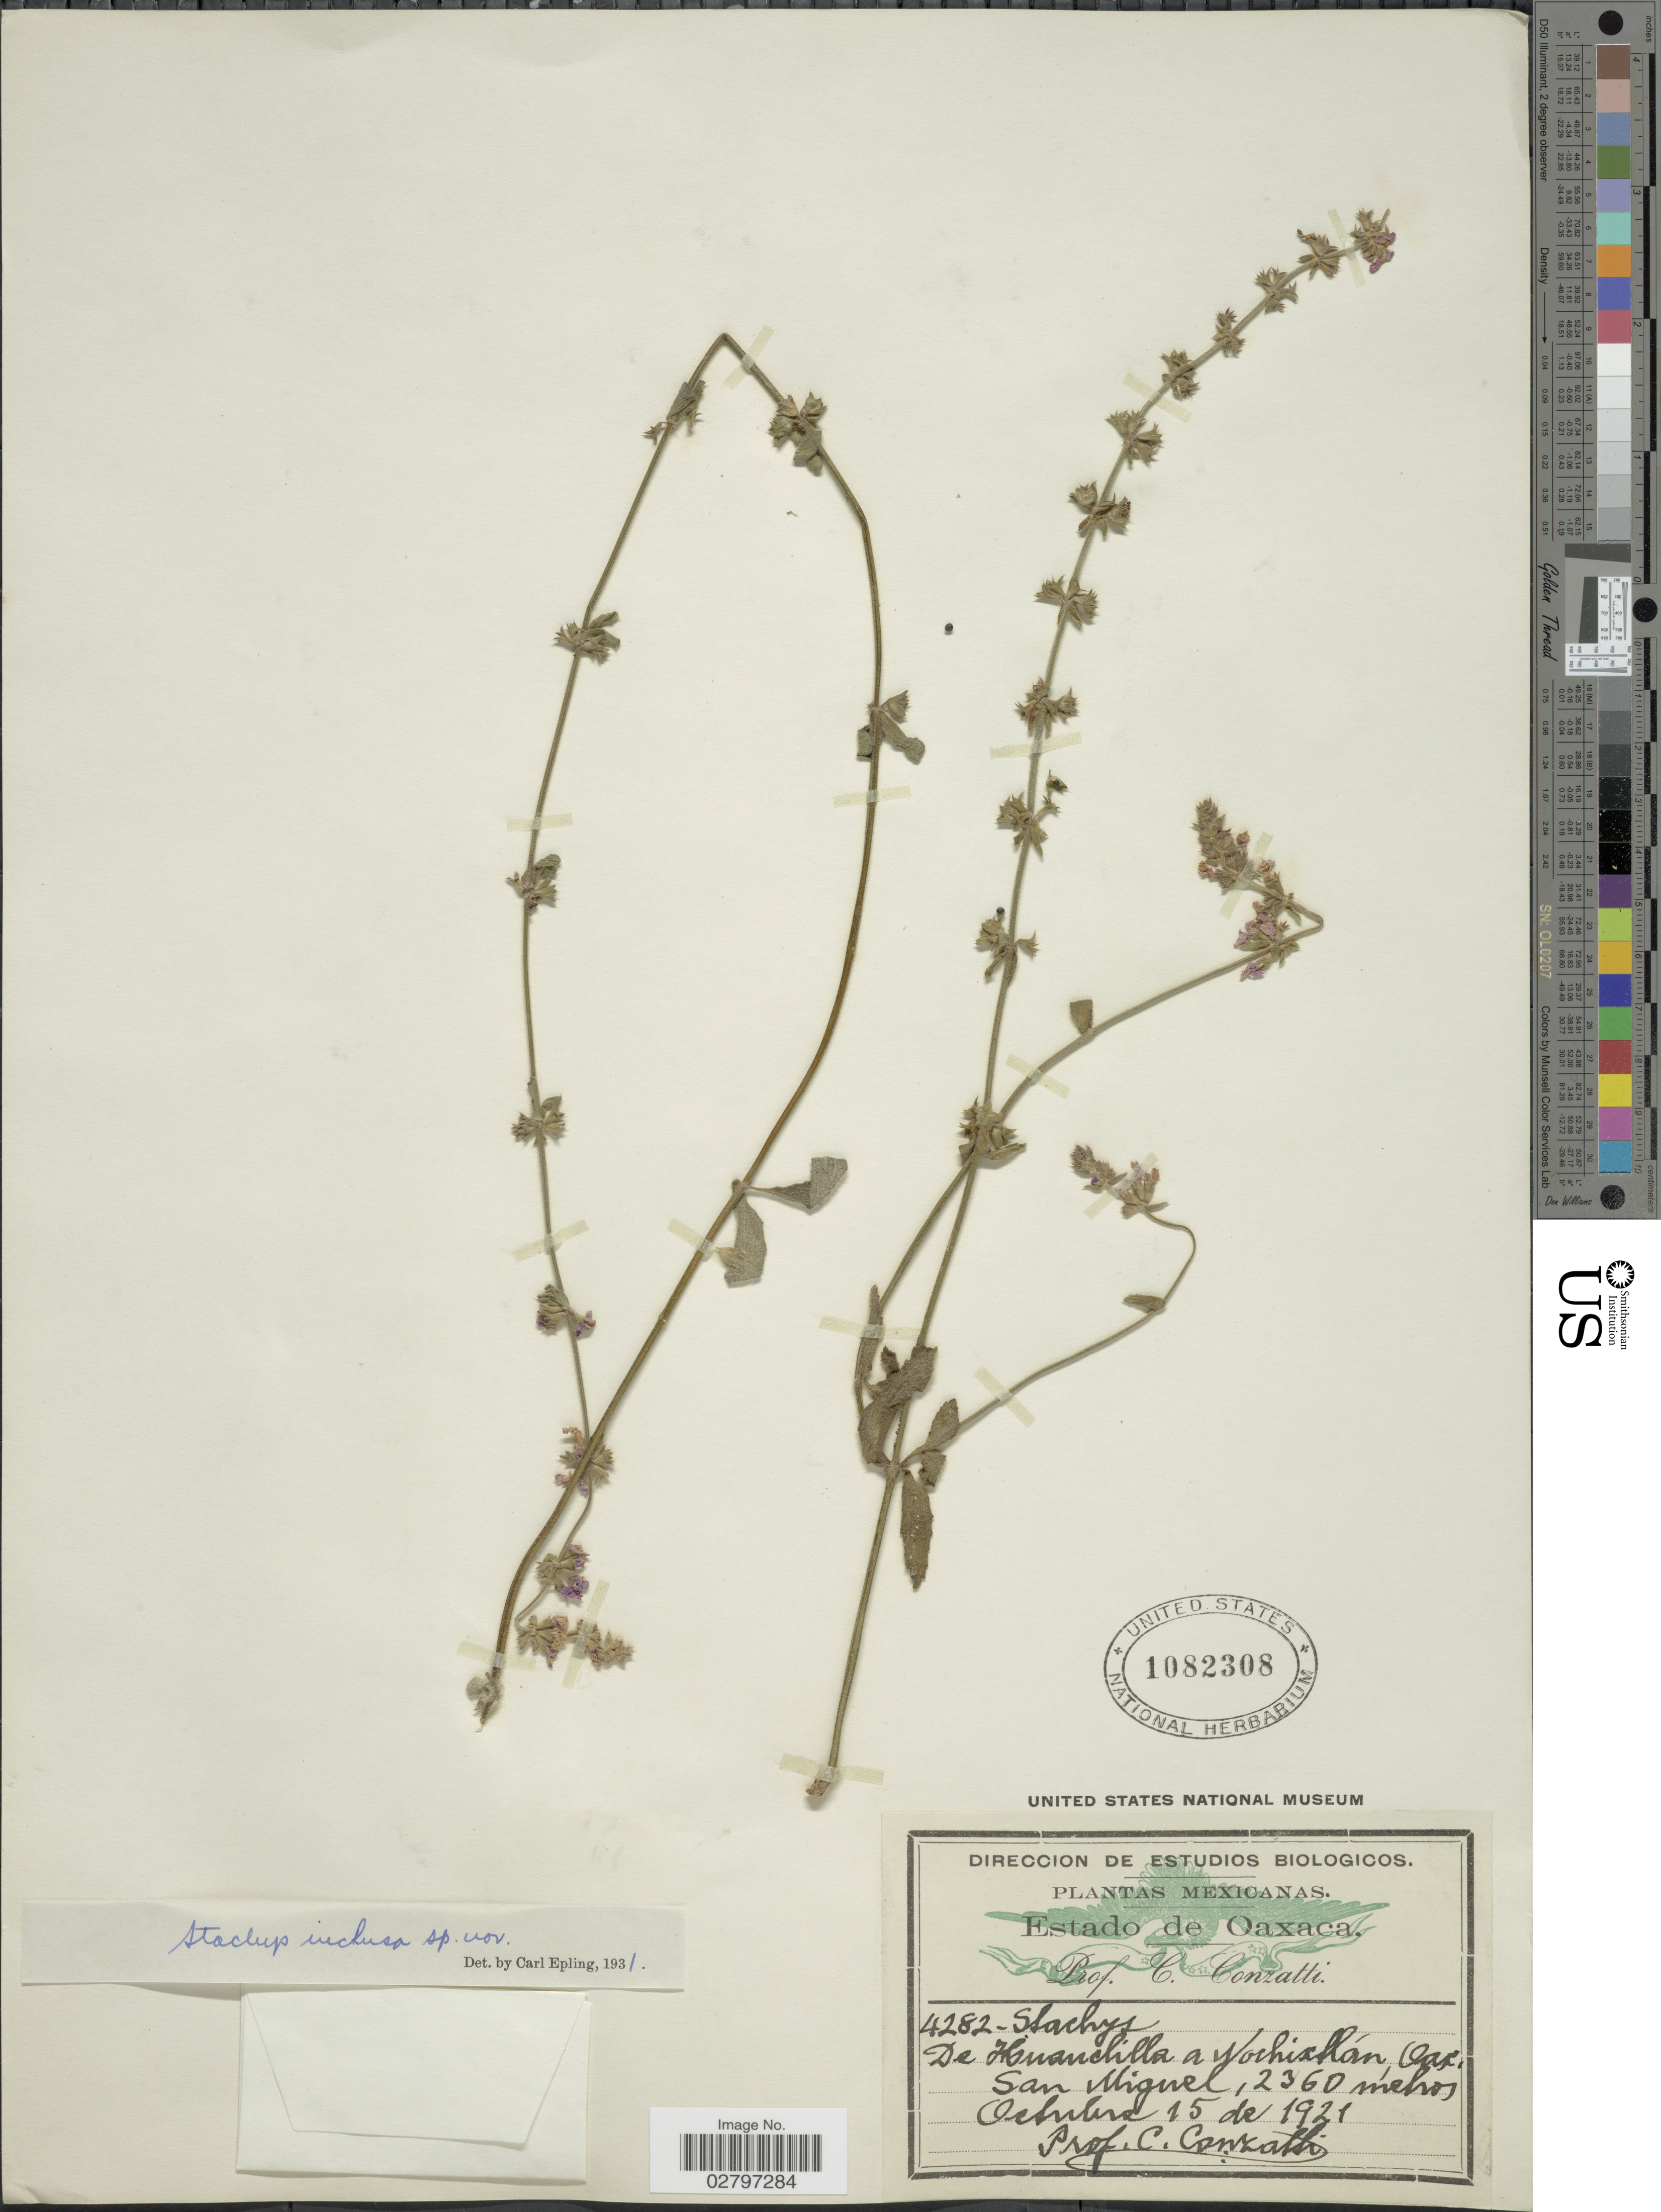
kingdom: Plantae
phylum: Tracheophyta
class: Magnoliopsida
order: Lamiales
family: Lamiaceae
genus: Stachys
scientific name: Stachys inclusa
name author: Epling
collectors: C. Conzatti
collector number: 4282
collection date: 1921-10-15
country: Mexico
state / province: Oaxaca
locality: De Huanchilla a Wochixllán, Oax., San Miguel.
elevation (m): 2360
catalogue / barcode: US 1082308